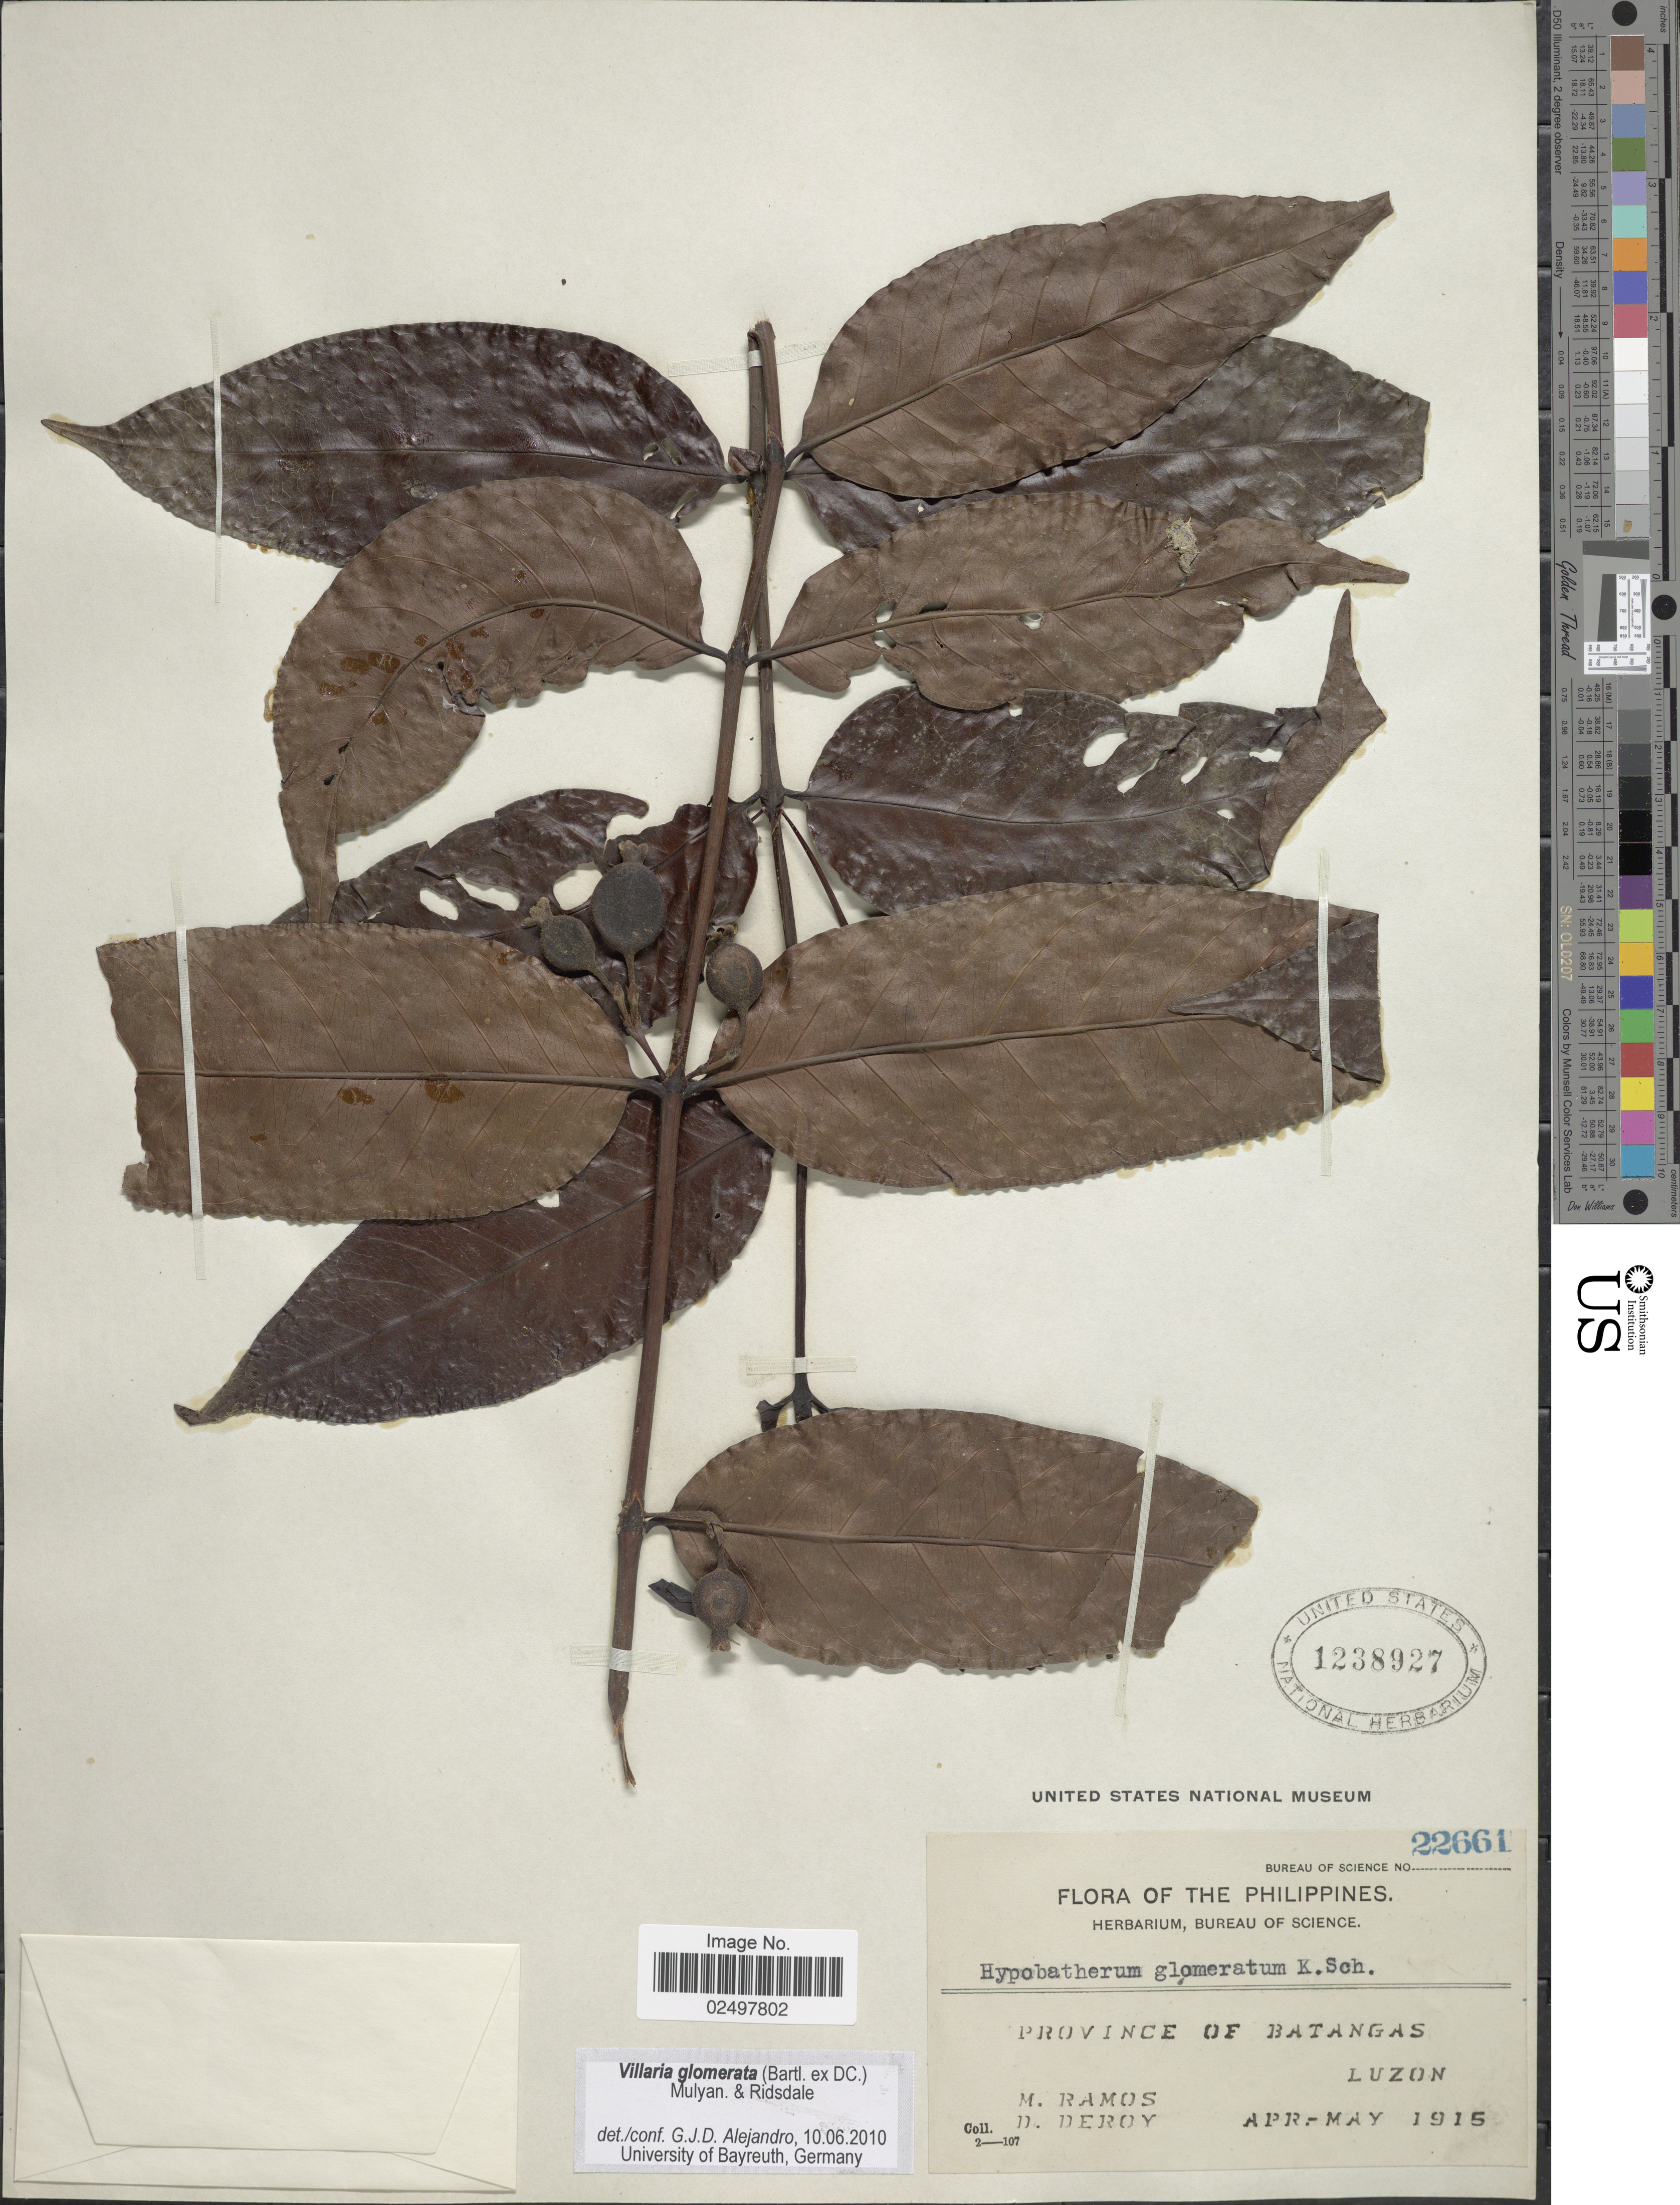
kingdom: Plantae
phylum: Tracheophyta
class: Magnoliopsida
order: Gentianales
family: Rubiaceae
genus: Villaria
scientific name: Villaria glomerata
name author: (Bartl. ex DC.) Mulyan. & Ridsdale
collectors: M. Ramos & D. Deroy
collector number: Bureau of Science 22661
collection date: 1915-04/1915-05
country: Philippines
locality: Province of Batangas, Luzon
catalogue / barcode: US 1238927